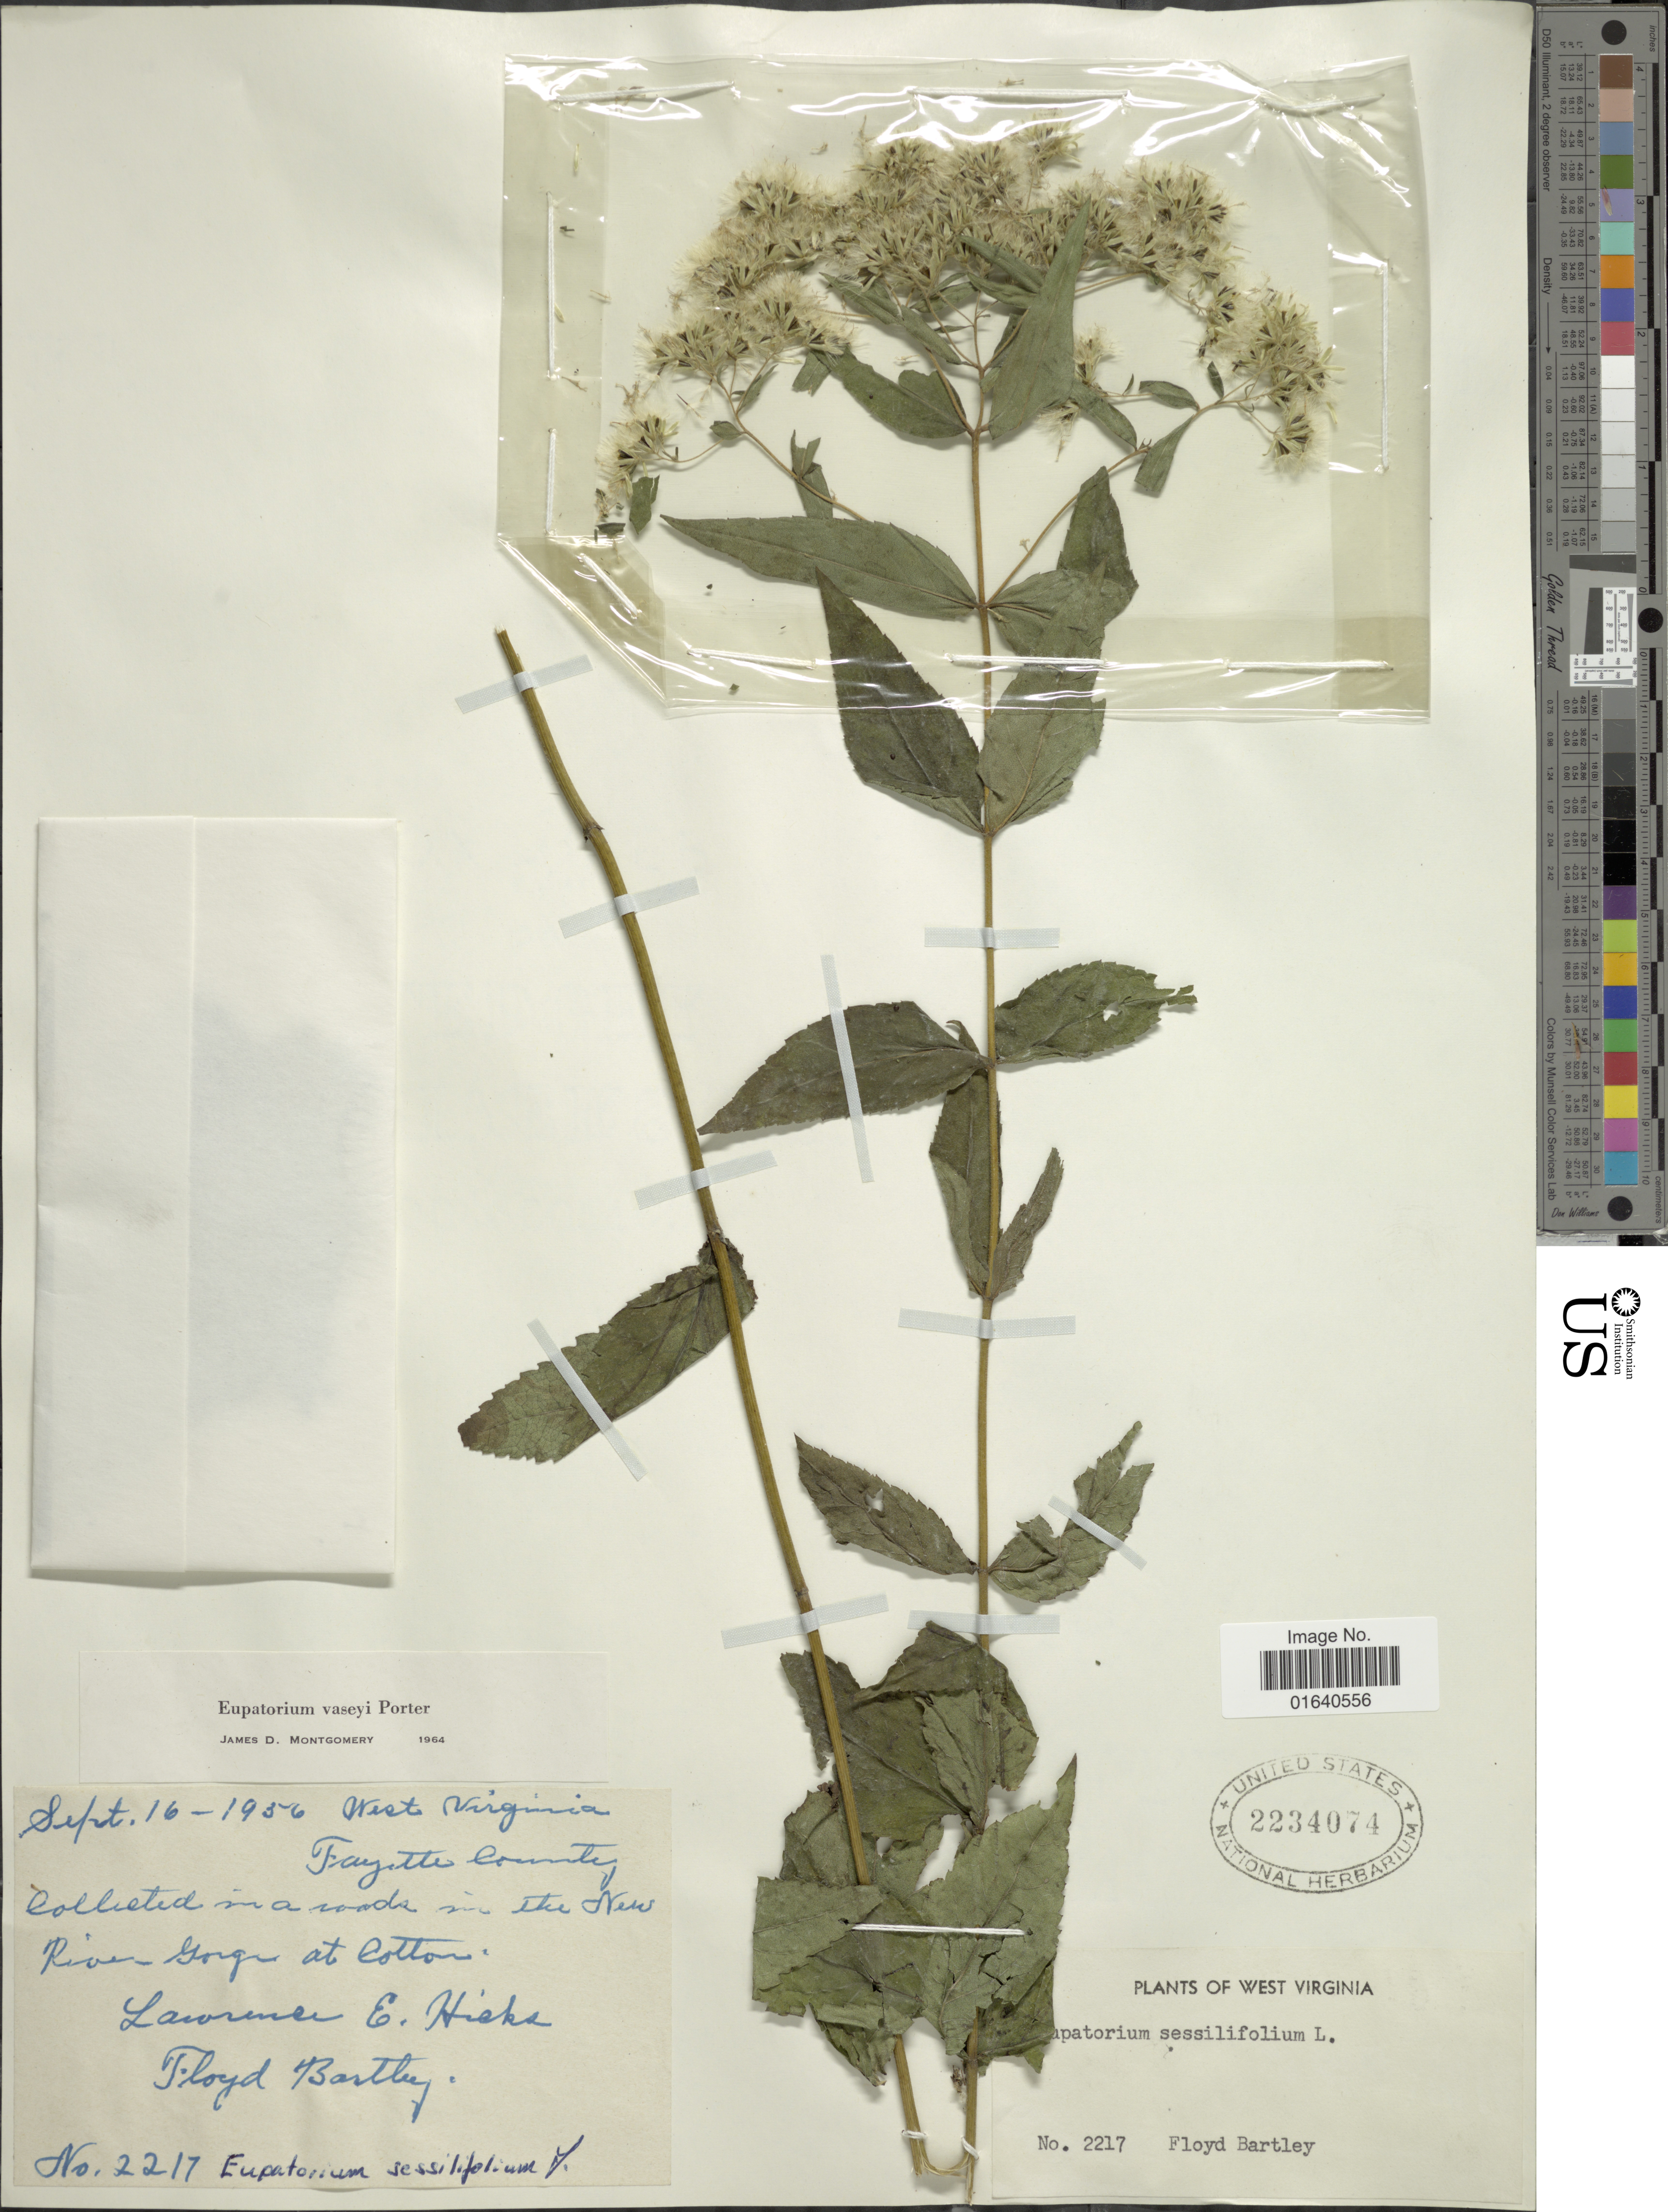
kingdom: Plantae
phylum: Tracheophyta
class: Magnoliopsida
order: Asterales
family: Asteraceae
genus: Eupatorium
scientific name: Eupatorium vaseyi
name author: Porter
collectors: L. E. Hicks & F. Bartley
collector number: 2217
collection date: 1956-09-16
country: United States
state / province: West Virginia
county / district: Fayette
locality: Fayette County, Collected in a woods in the New River Gorge at Cotton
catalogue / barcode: US 2234074